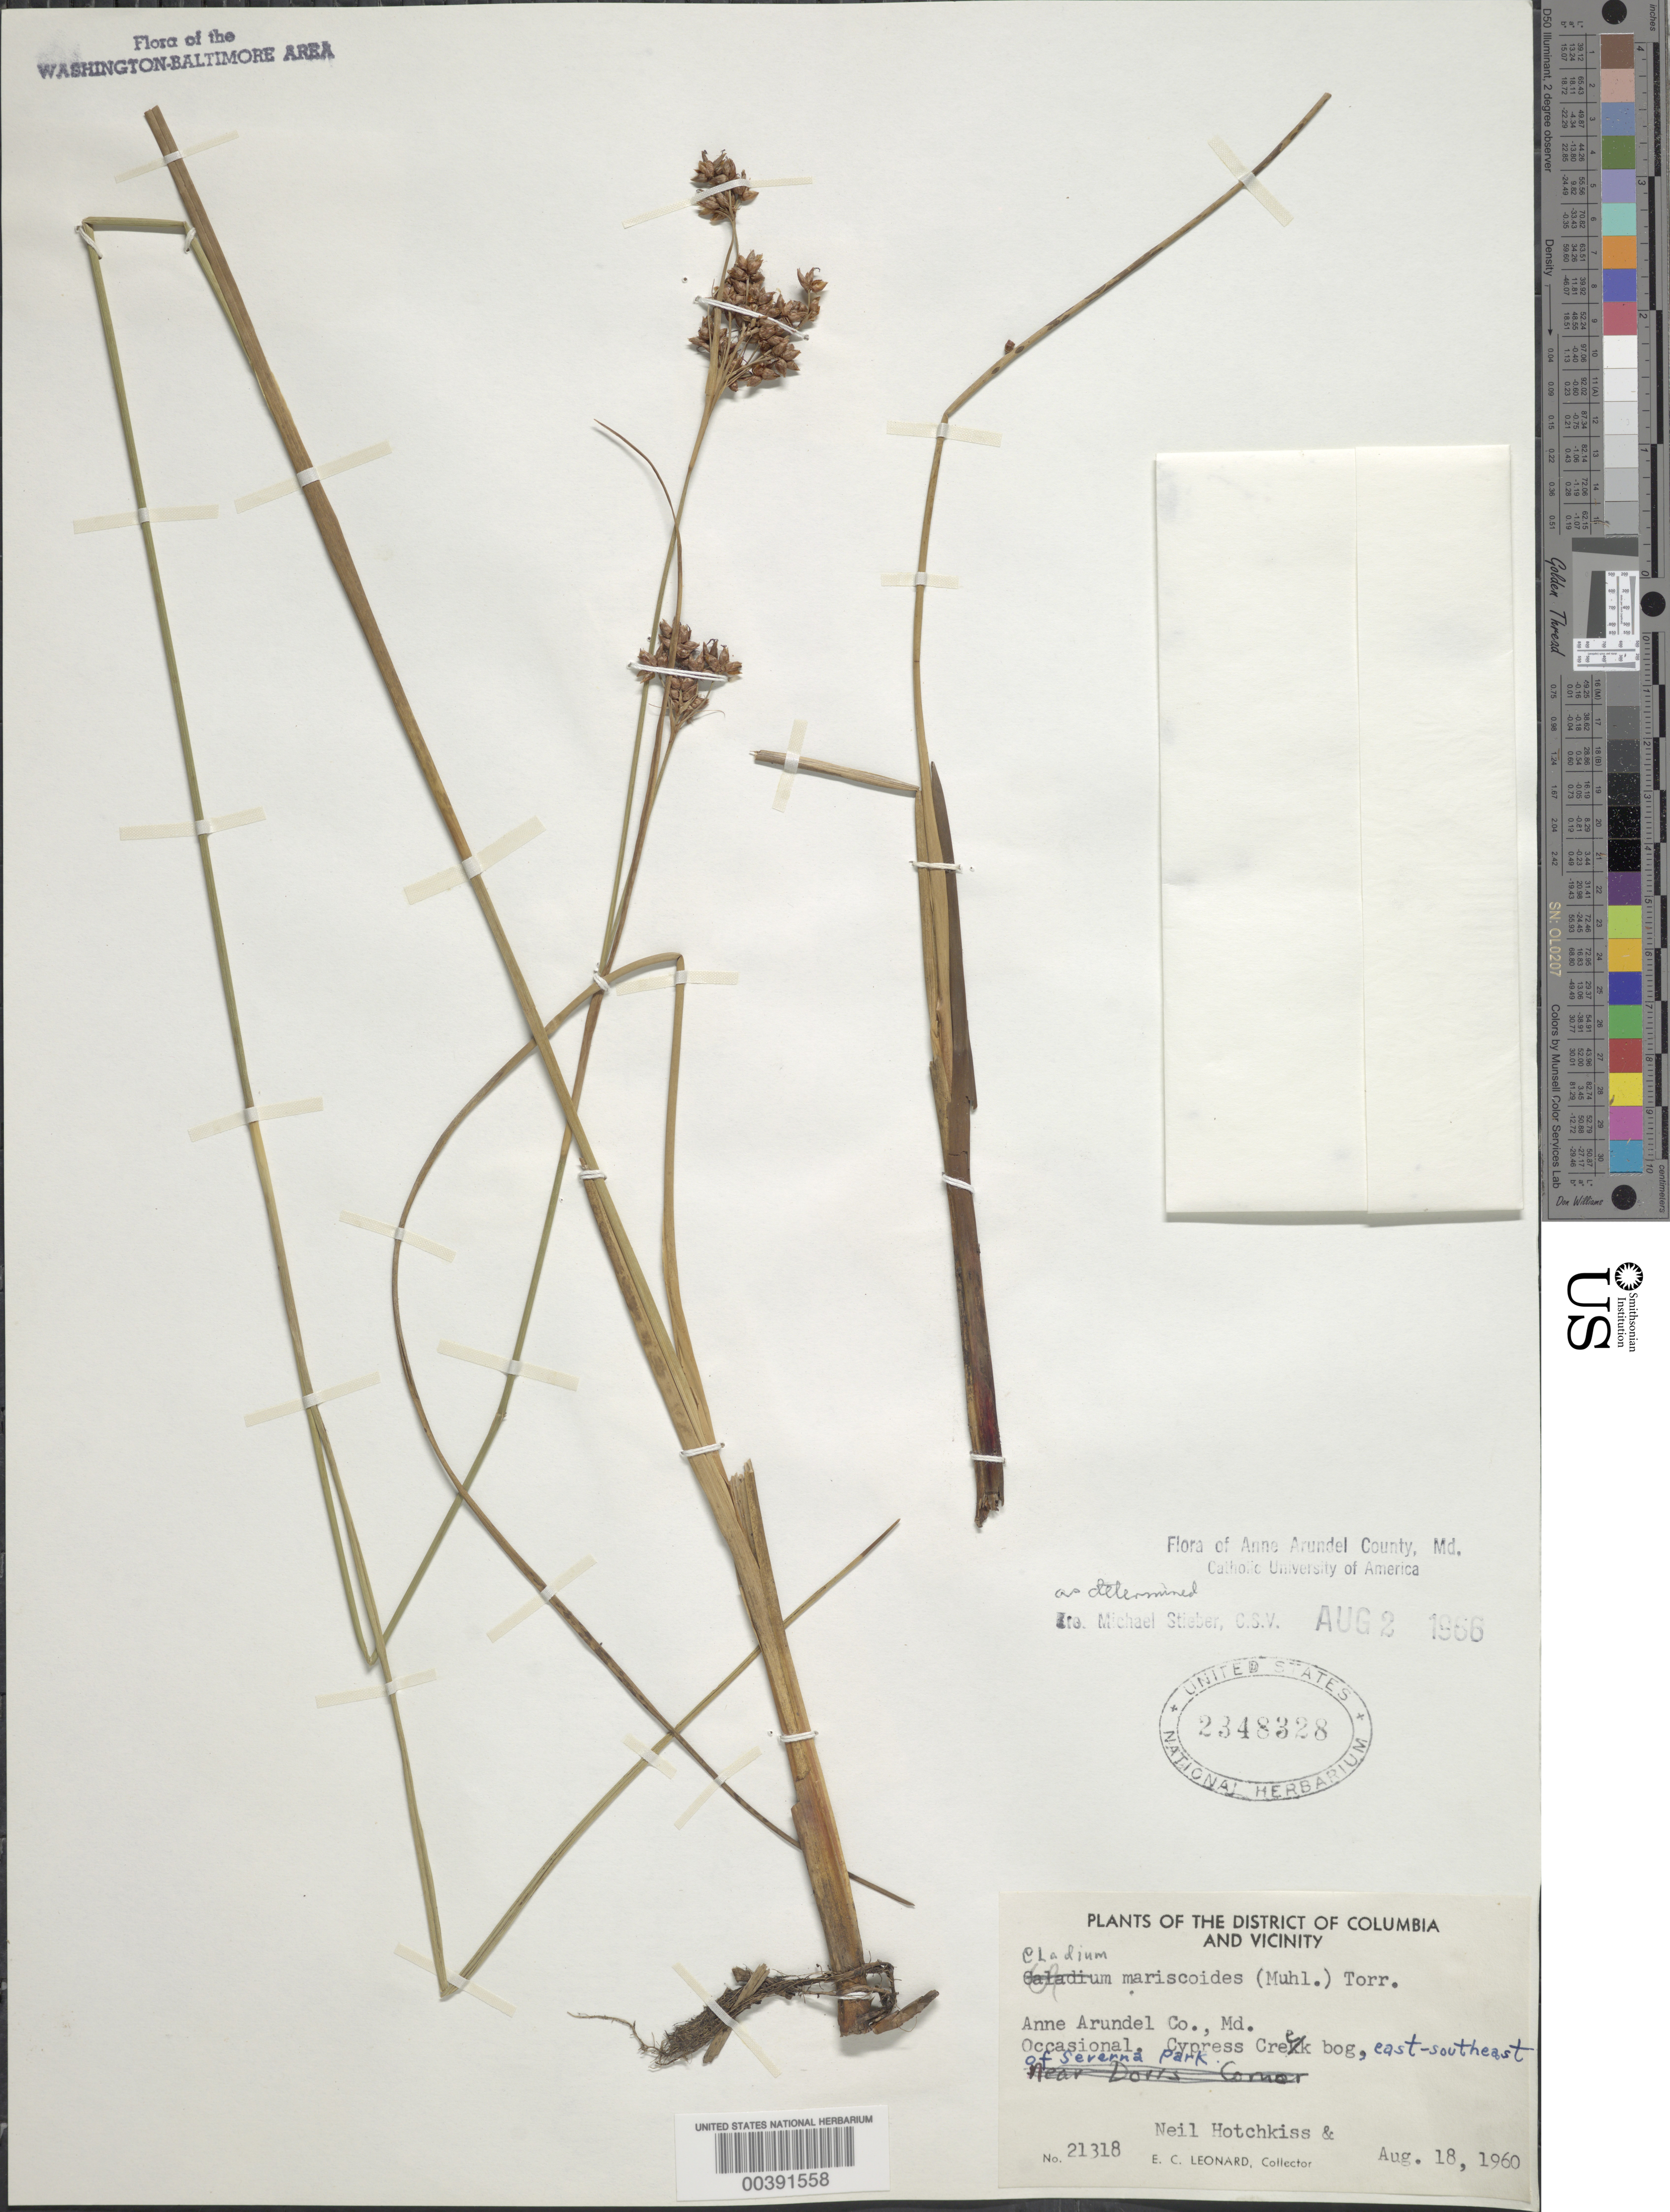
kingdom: Plantae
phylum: Tracheophyta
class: Liliopsida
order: Poales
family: Cyperaceae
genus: Cladium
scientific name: Cladium mariscoides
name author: (Muhl.) Torr.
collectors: N. Hotchkiss & E. C. Leonard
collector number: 21318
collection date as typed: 18 Aug 1960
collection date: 1960-08-18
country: United States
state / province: Maryland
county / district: Anne Arundel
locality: Cypress Creek, southeast of Seerna Park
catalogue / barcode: US 2348328